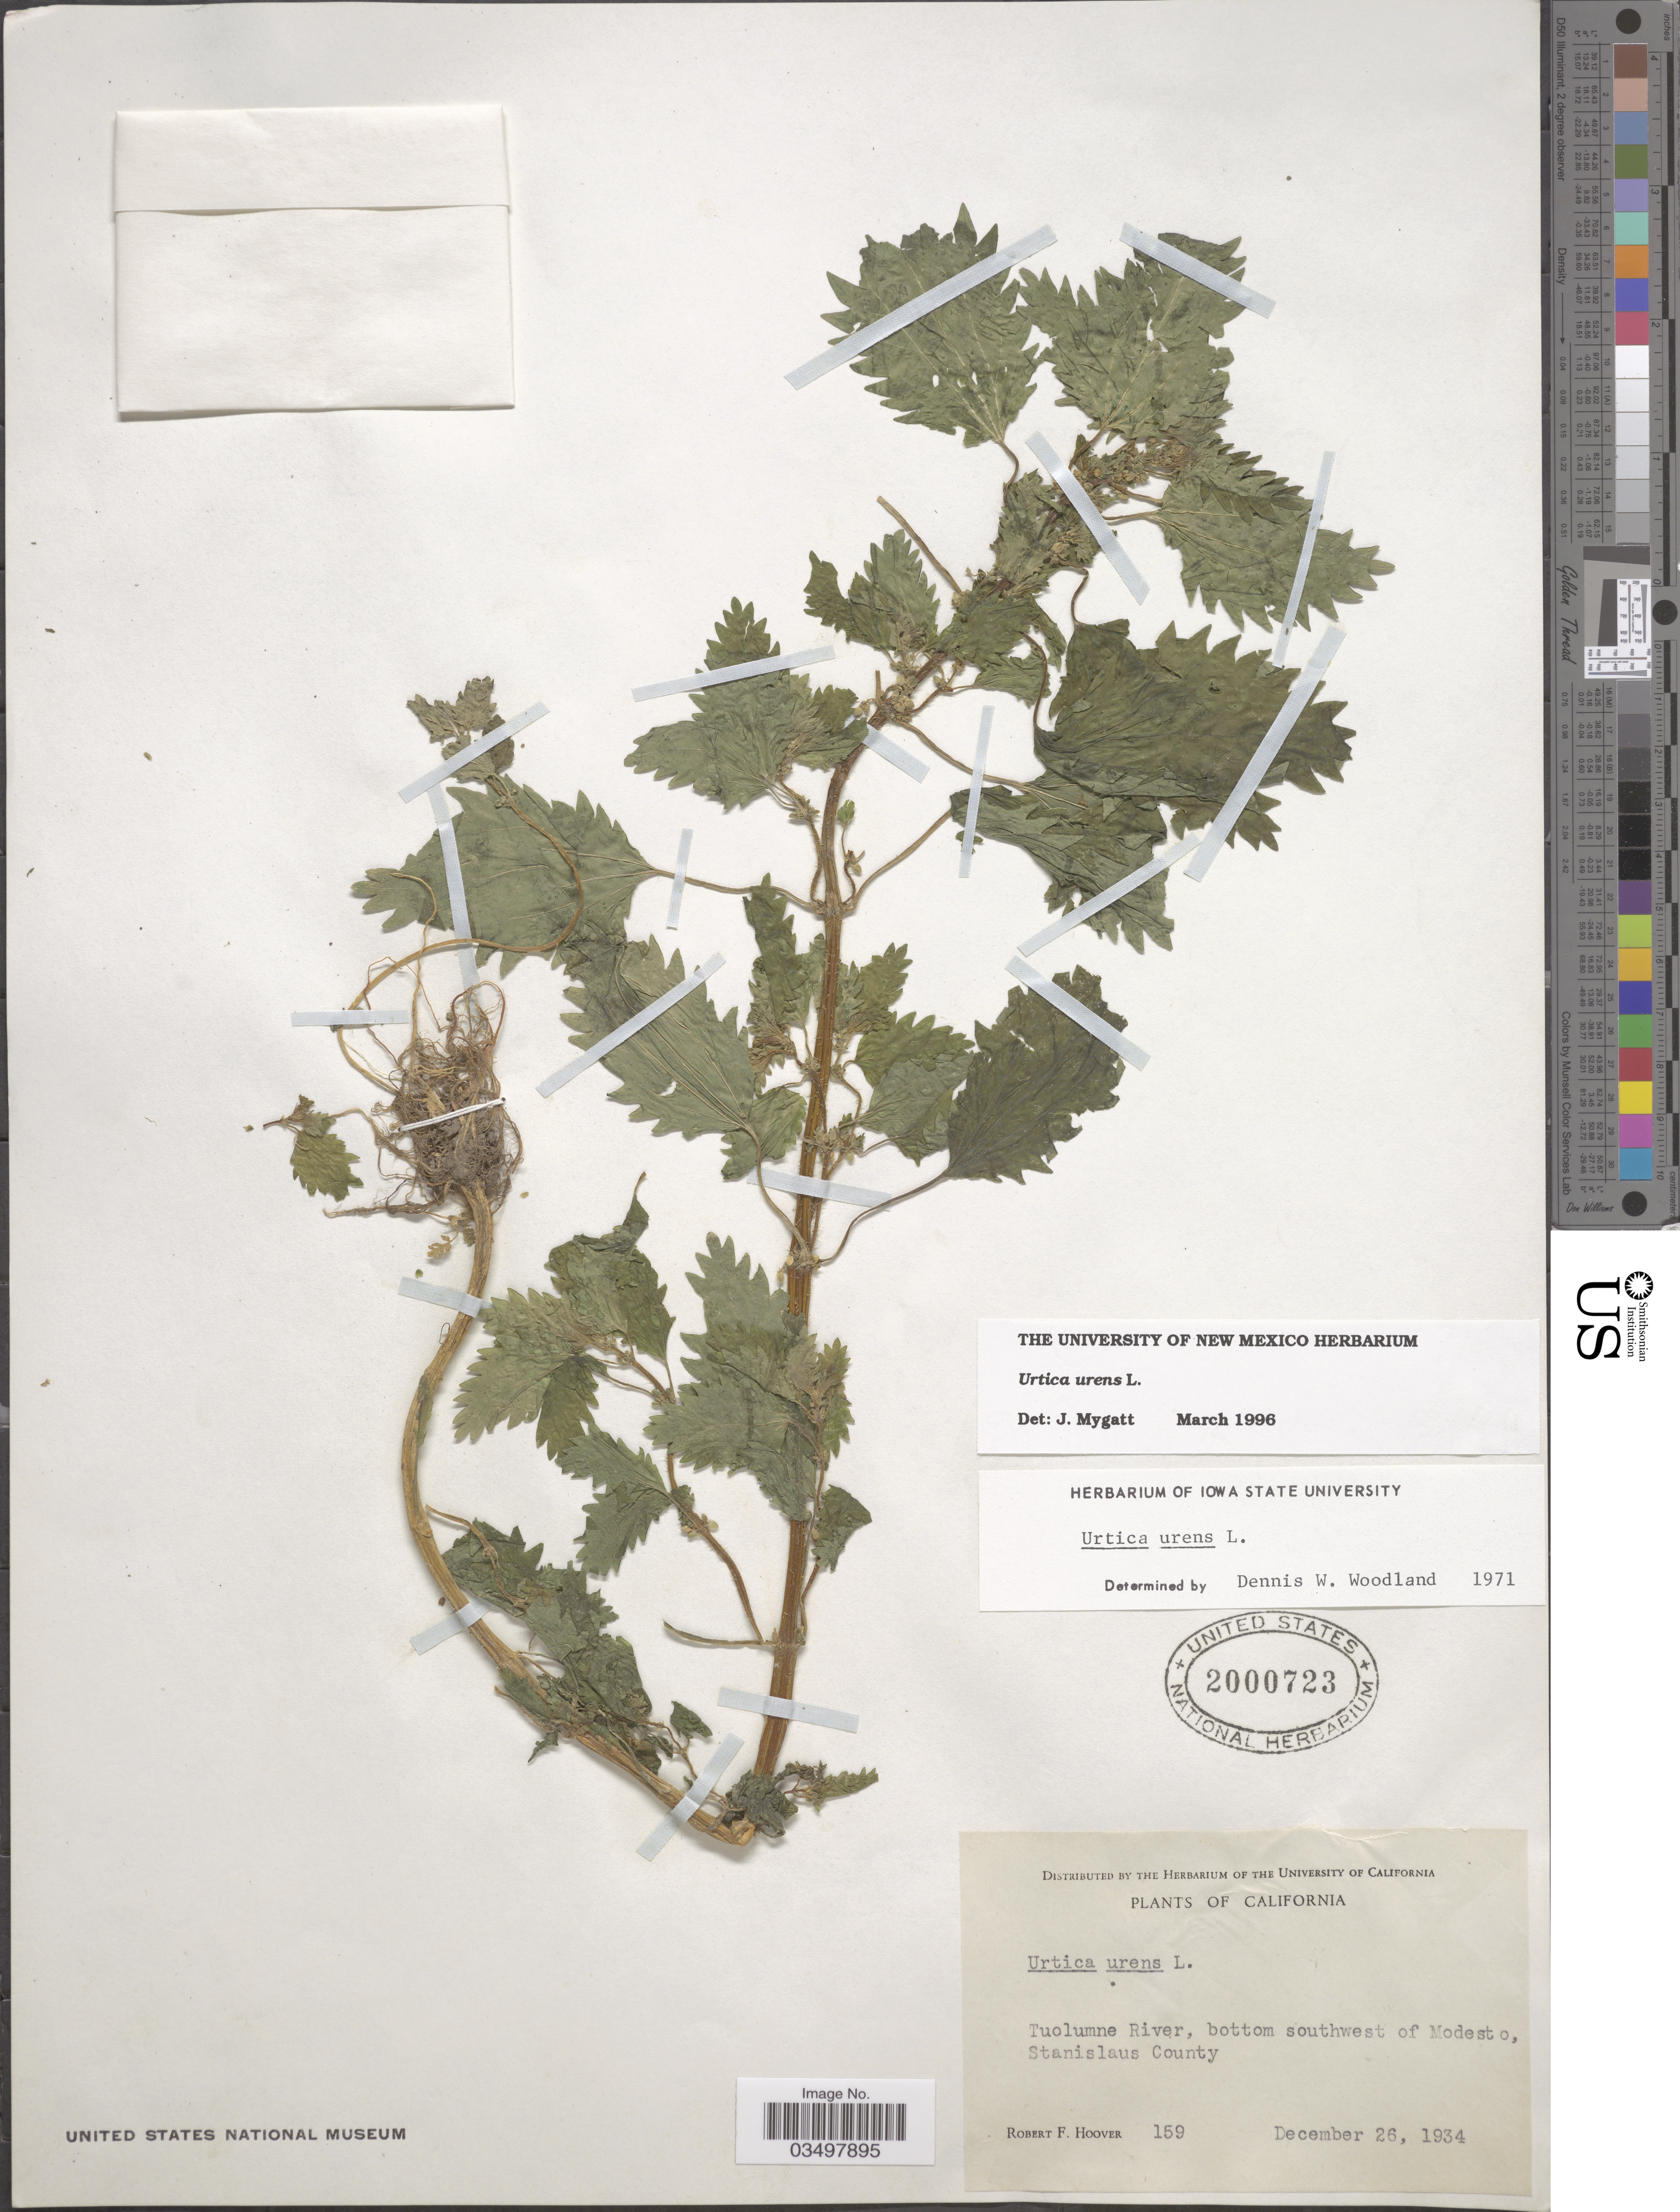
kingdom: Plantae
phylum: Tracheophyta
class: Magnoliopsida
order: Rosales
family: Urticaceae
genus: Urtica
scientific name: Urtica urens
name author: L.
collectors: R. F. Hoover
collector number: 159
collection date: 1934-12-26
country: United States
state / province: California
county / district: Stanislaus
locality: Tuolumne River, bottom southwest of Modest o, Stanislaus County.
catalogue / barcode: US 2000723